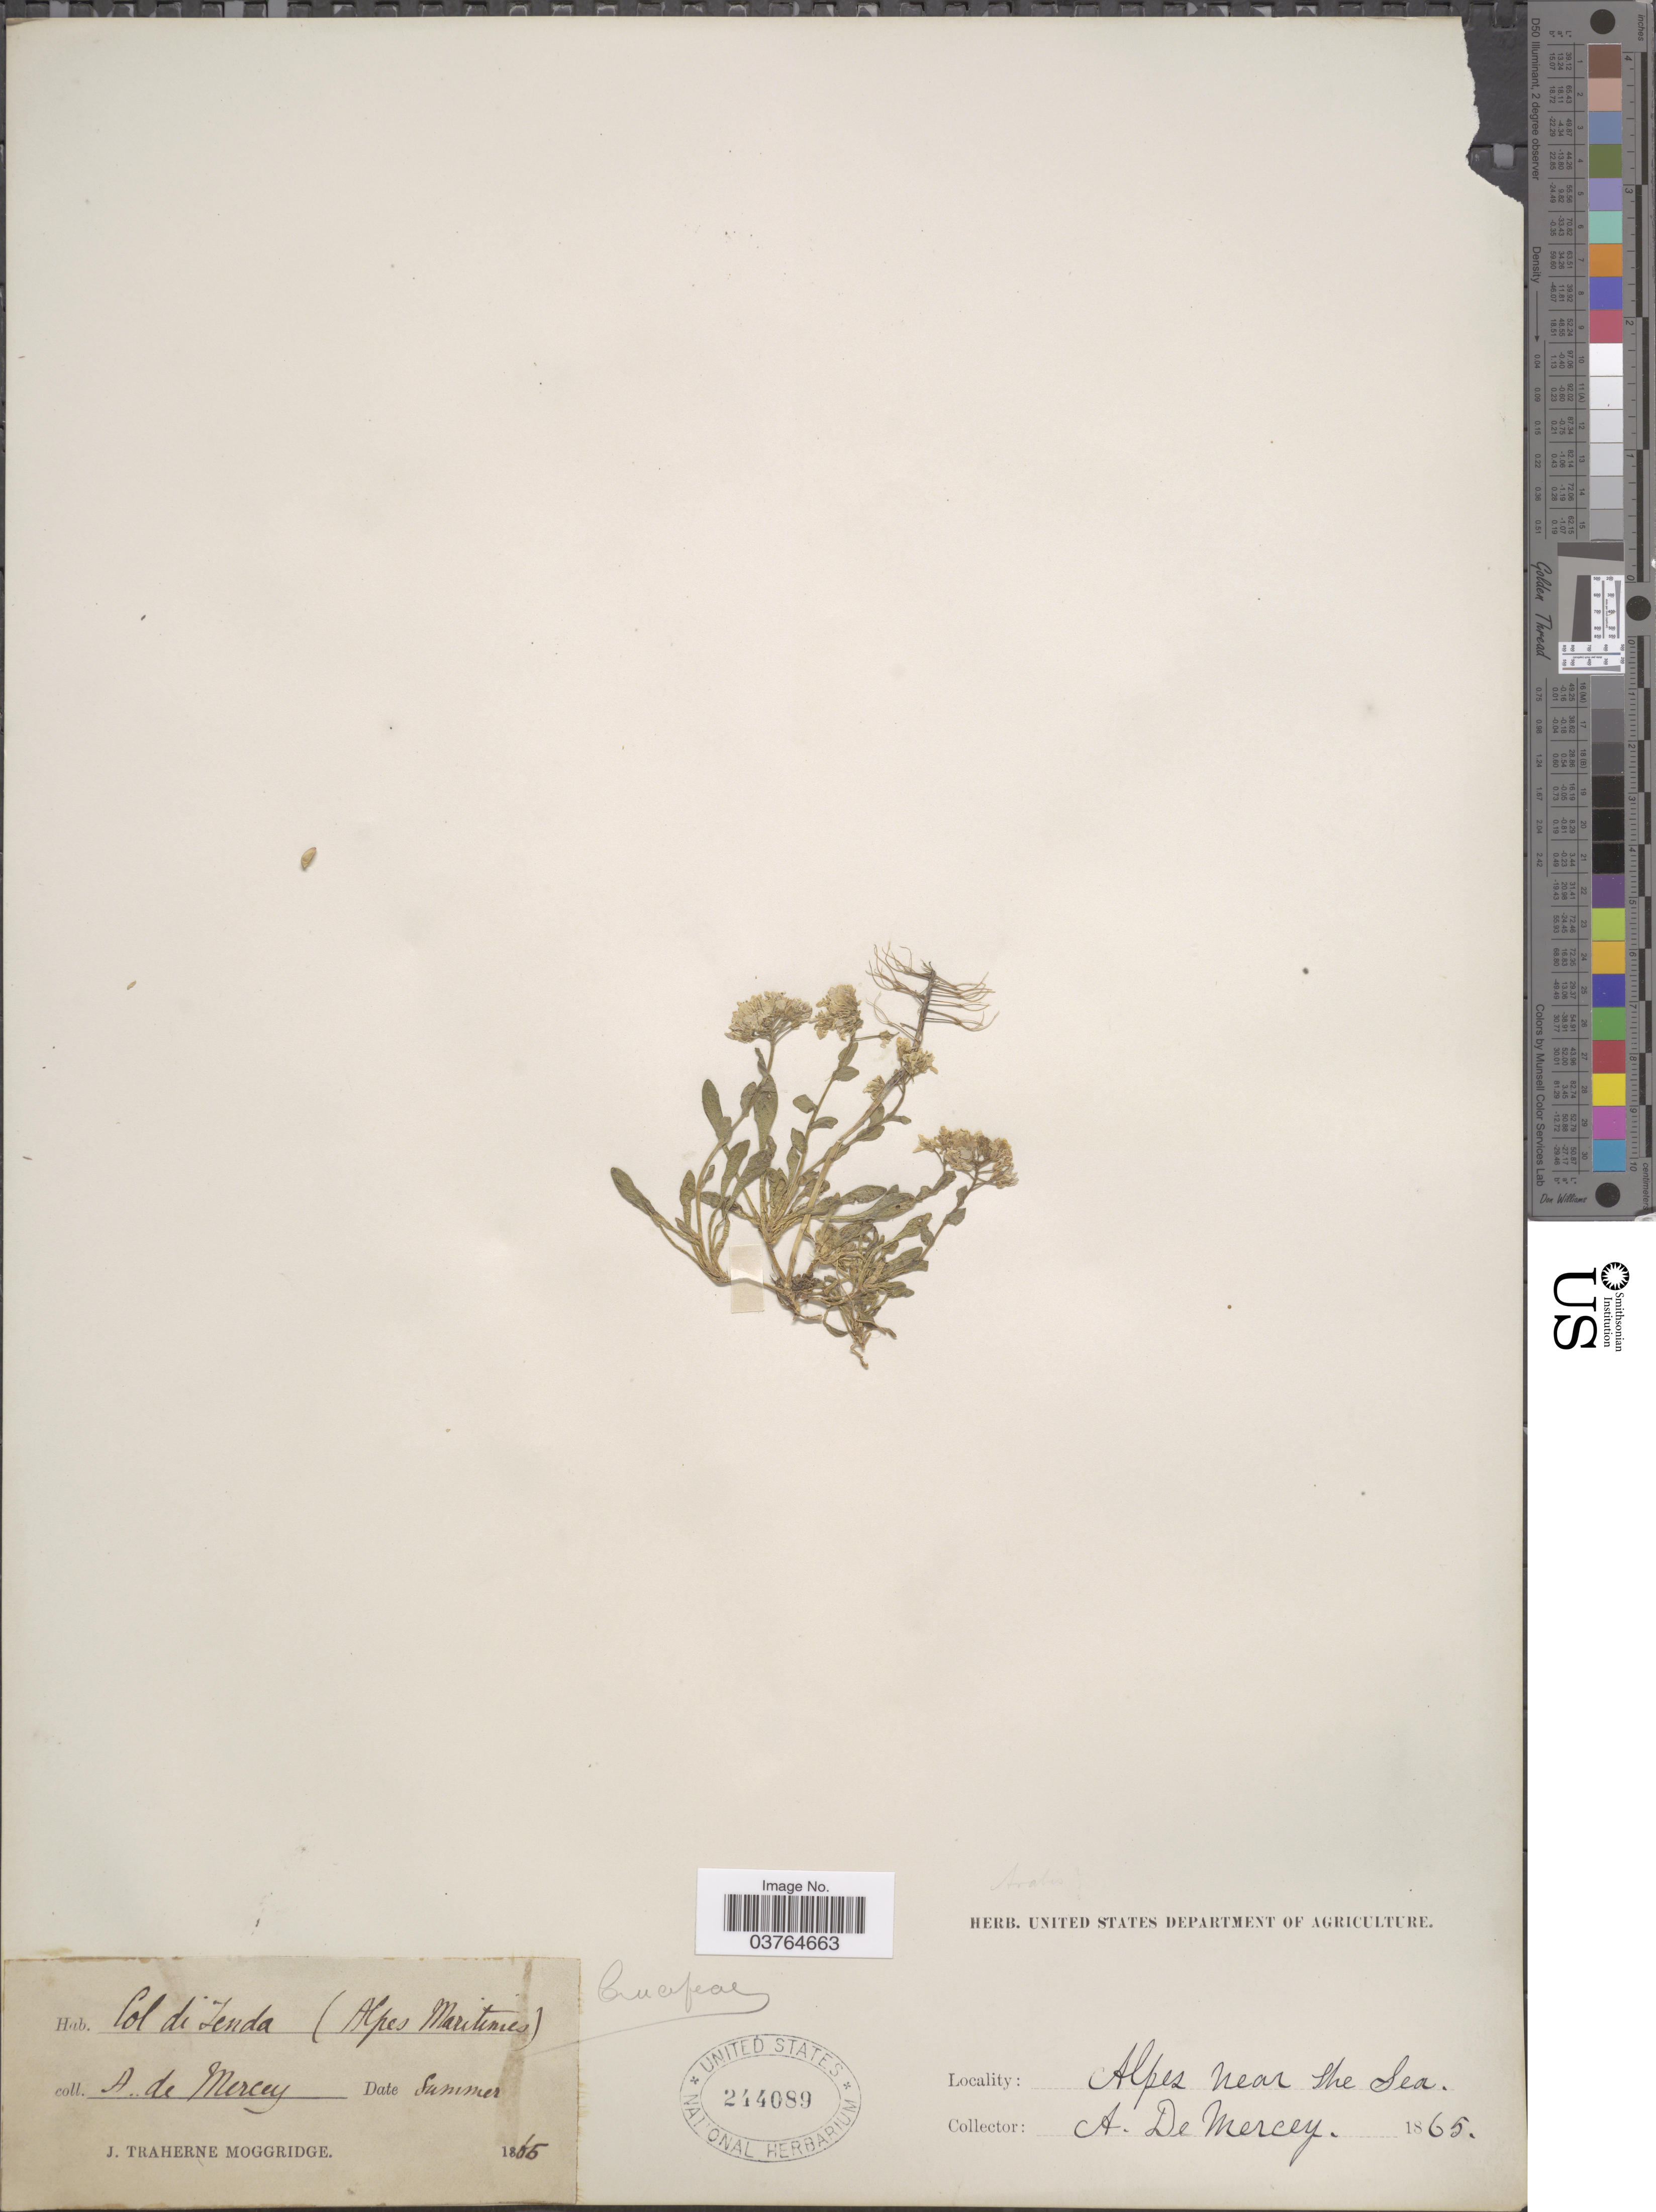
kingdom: Plantae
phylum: Tracheophyta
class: Magnoliopsida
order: Brassicales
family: Brassicaceae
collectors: A. De Mercey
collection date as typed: Summer 1865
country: France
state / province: Provence-Alpes-Côte d'Azur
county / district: Alpes-Maritimes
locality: Col di Tenda (Alpes Maritimis), Alpes near the Sea.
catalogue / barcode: US 244089